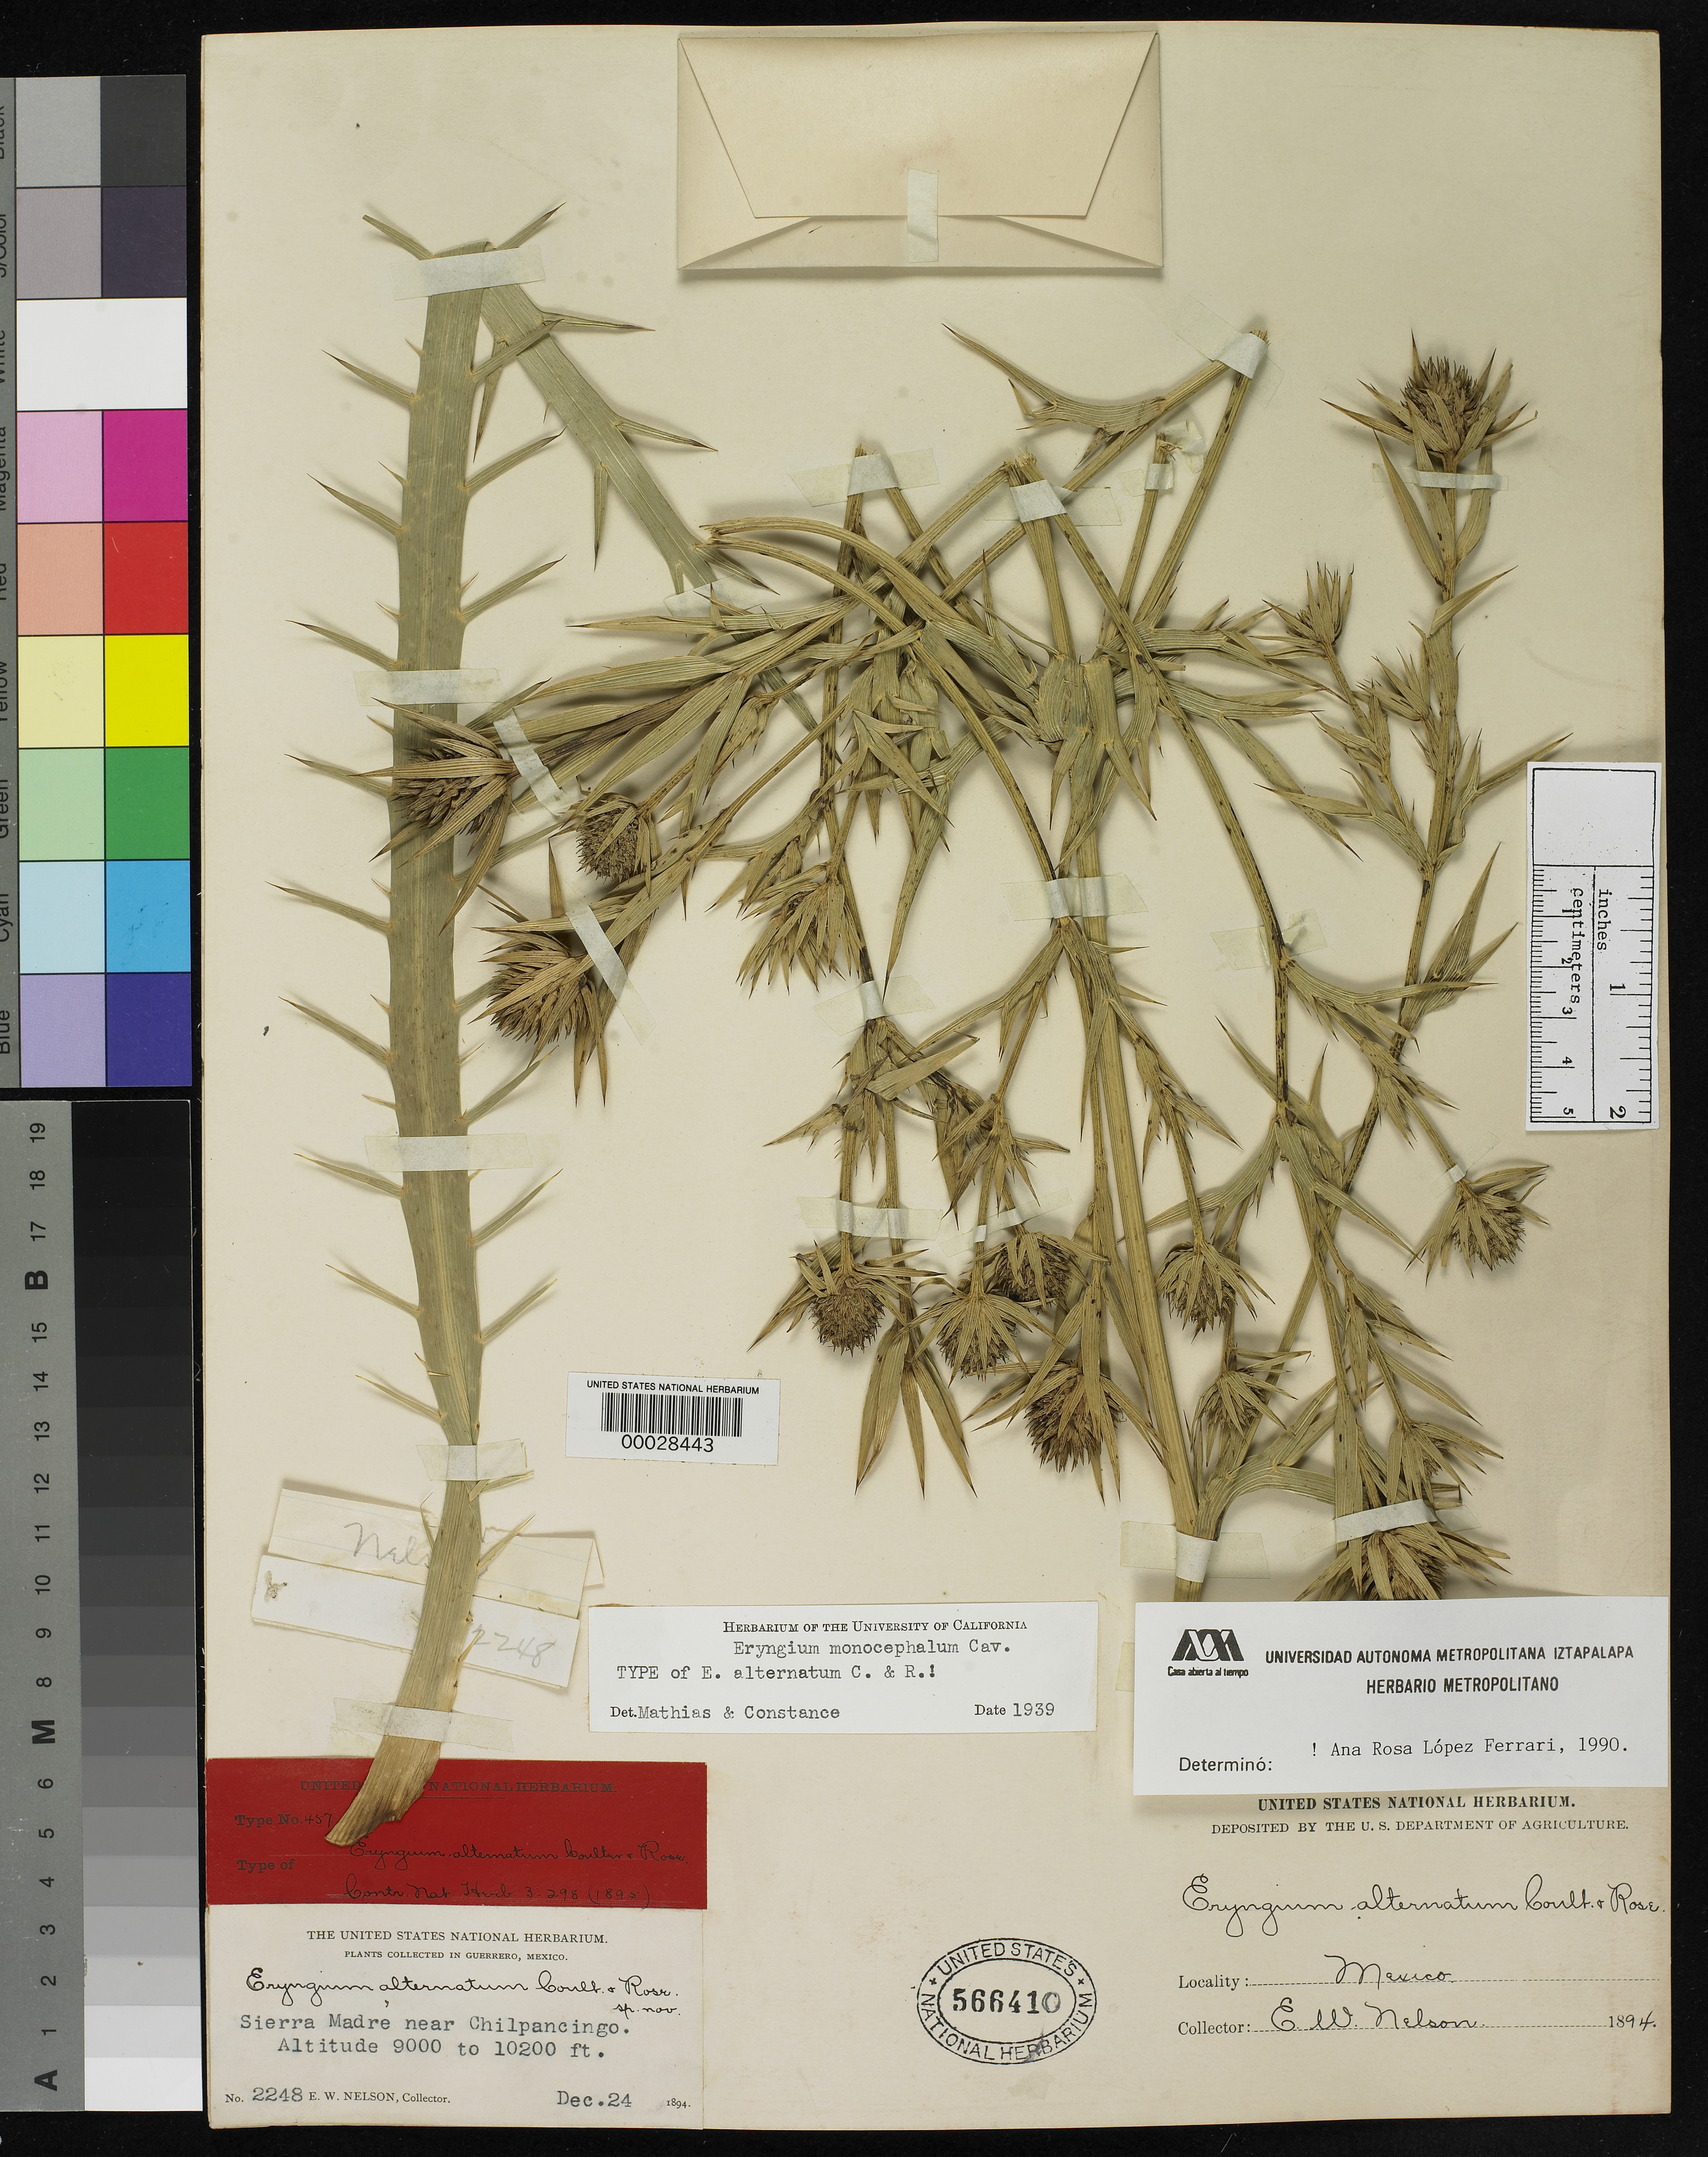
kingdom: Plantae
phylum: Tracheophyta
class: Magnoliopsida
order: Apiales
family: Apiaceae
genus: Eryngium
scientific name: Eryngium alternatum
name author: J.M. Coult. & Rose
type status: Holotype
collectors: E. W. Nelson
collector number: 2248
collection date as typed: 24 Dec 1894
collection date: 1894-12-24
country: Mexico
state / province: Guerrero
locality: Top of Sierra Madre near Chilpancingo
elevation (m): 2743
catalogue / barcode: US 566410